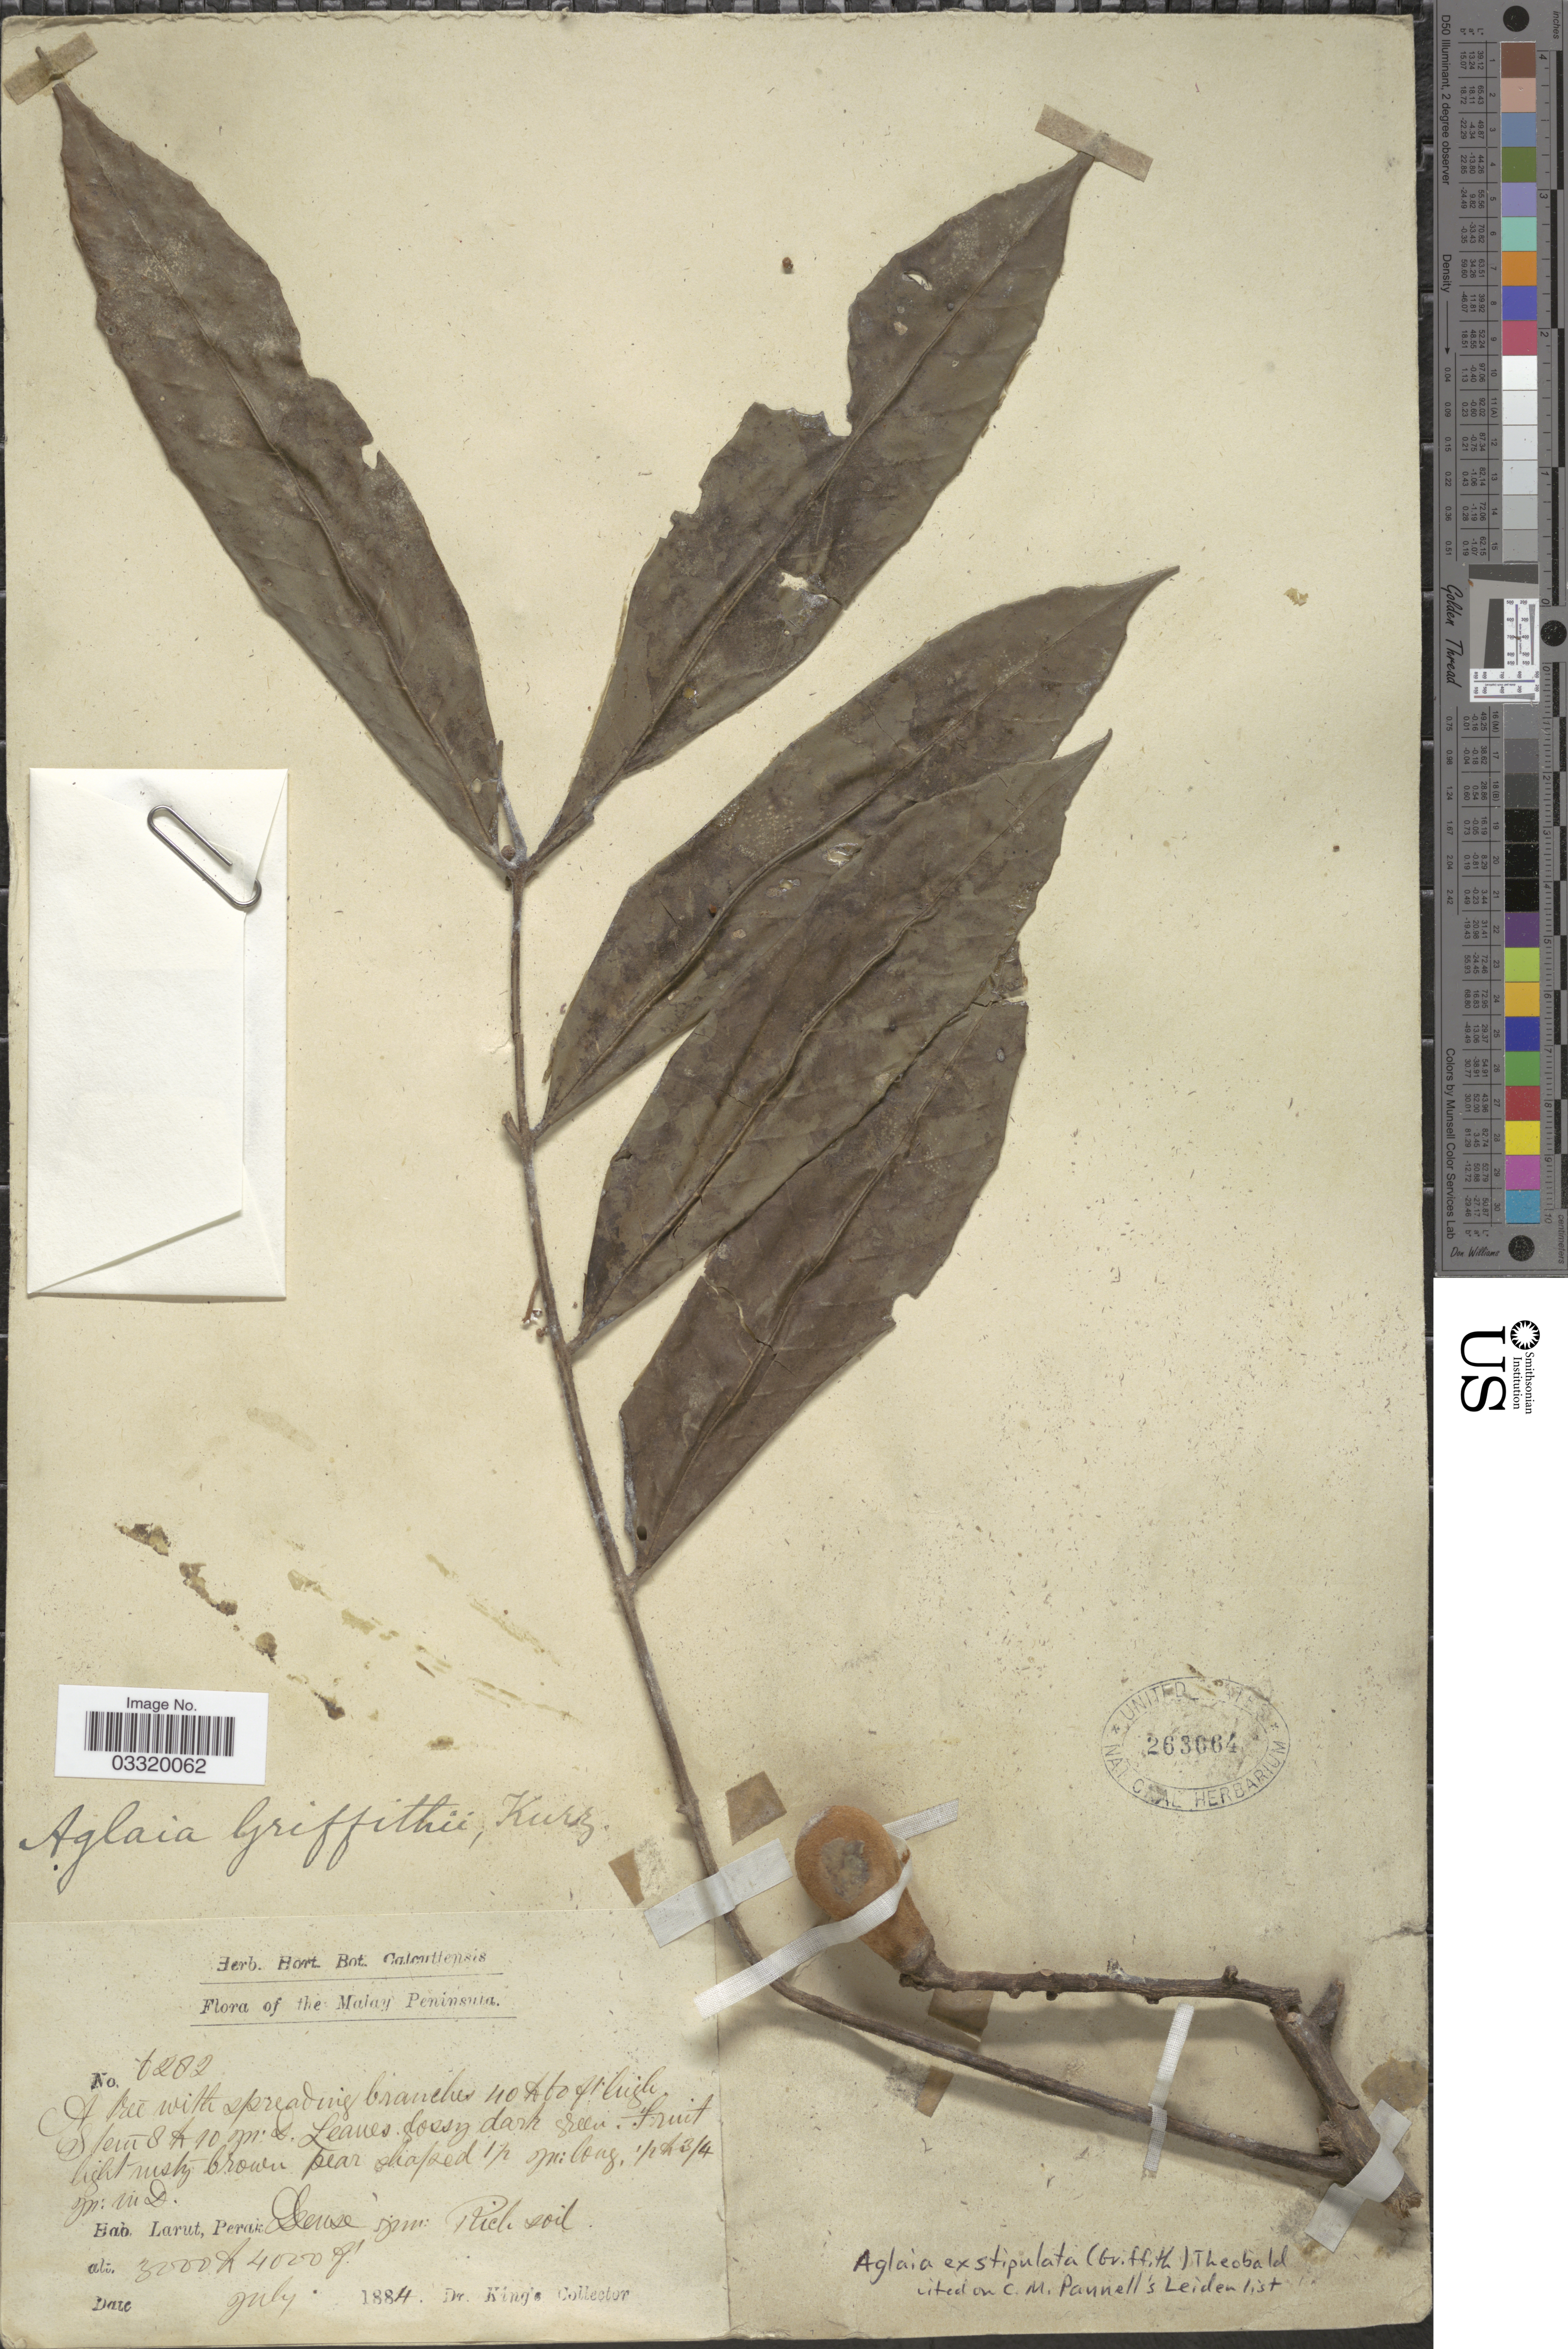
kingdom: Plantae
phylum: Tracheophyta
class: Magnoliopsida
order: Sapindales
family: Meliaceae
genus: Aglaia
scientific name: Aglaia exstipulata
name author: W.L. Theob.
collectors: Dr. King's collector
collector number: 6282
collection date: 1884-07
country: Malaysia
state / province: Perak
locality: Malay Peninsula. Larut, Perak.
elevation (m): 914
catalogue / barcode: US 263664